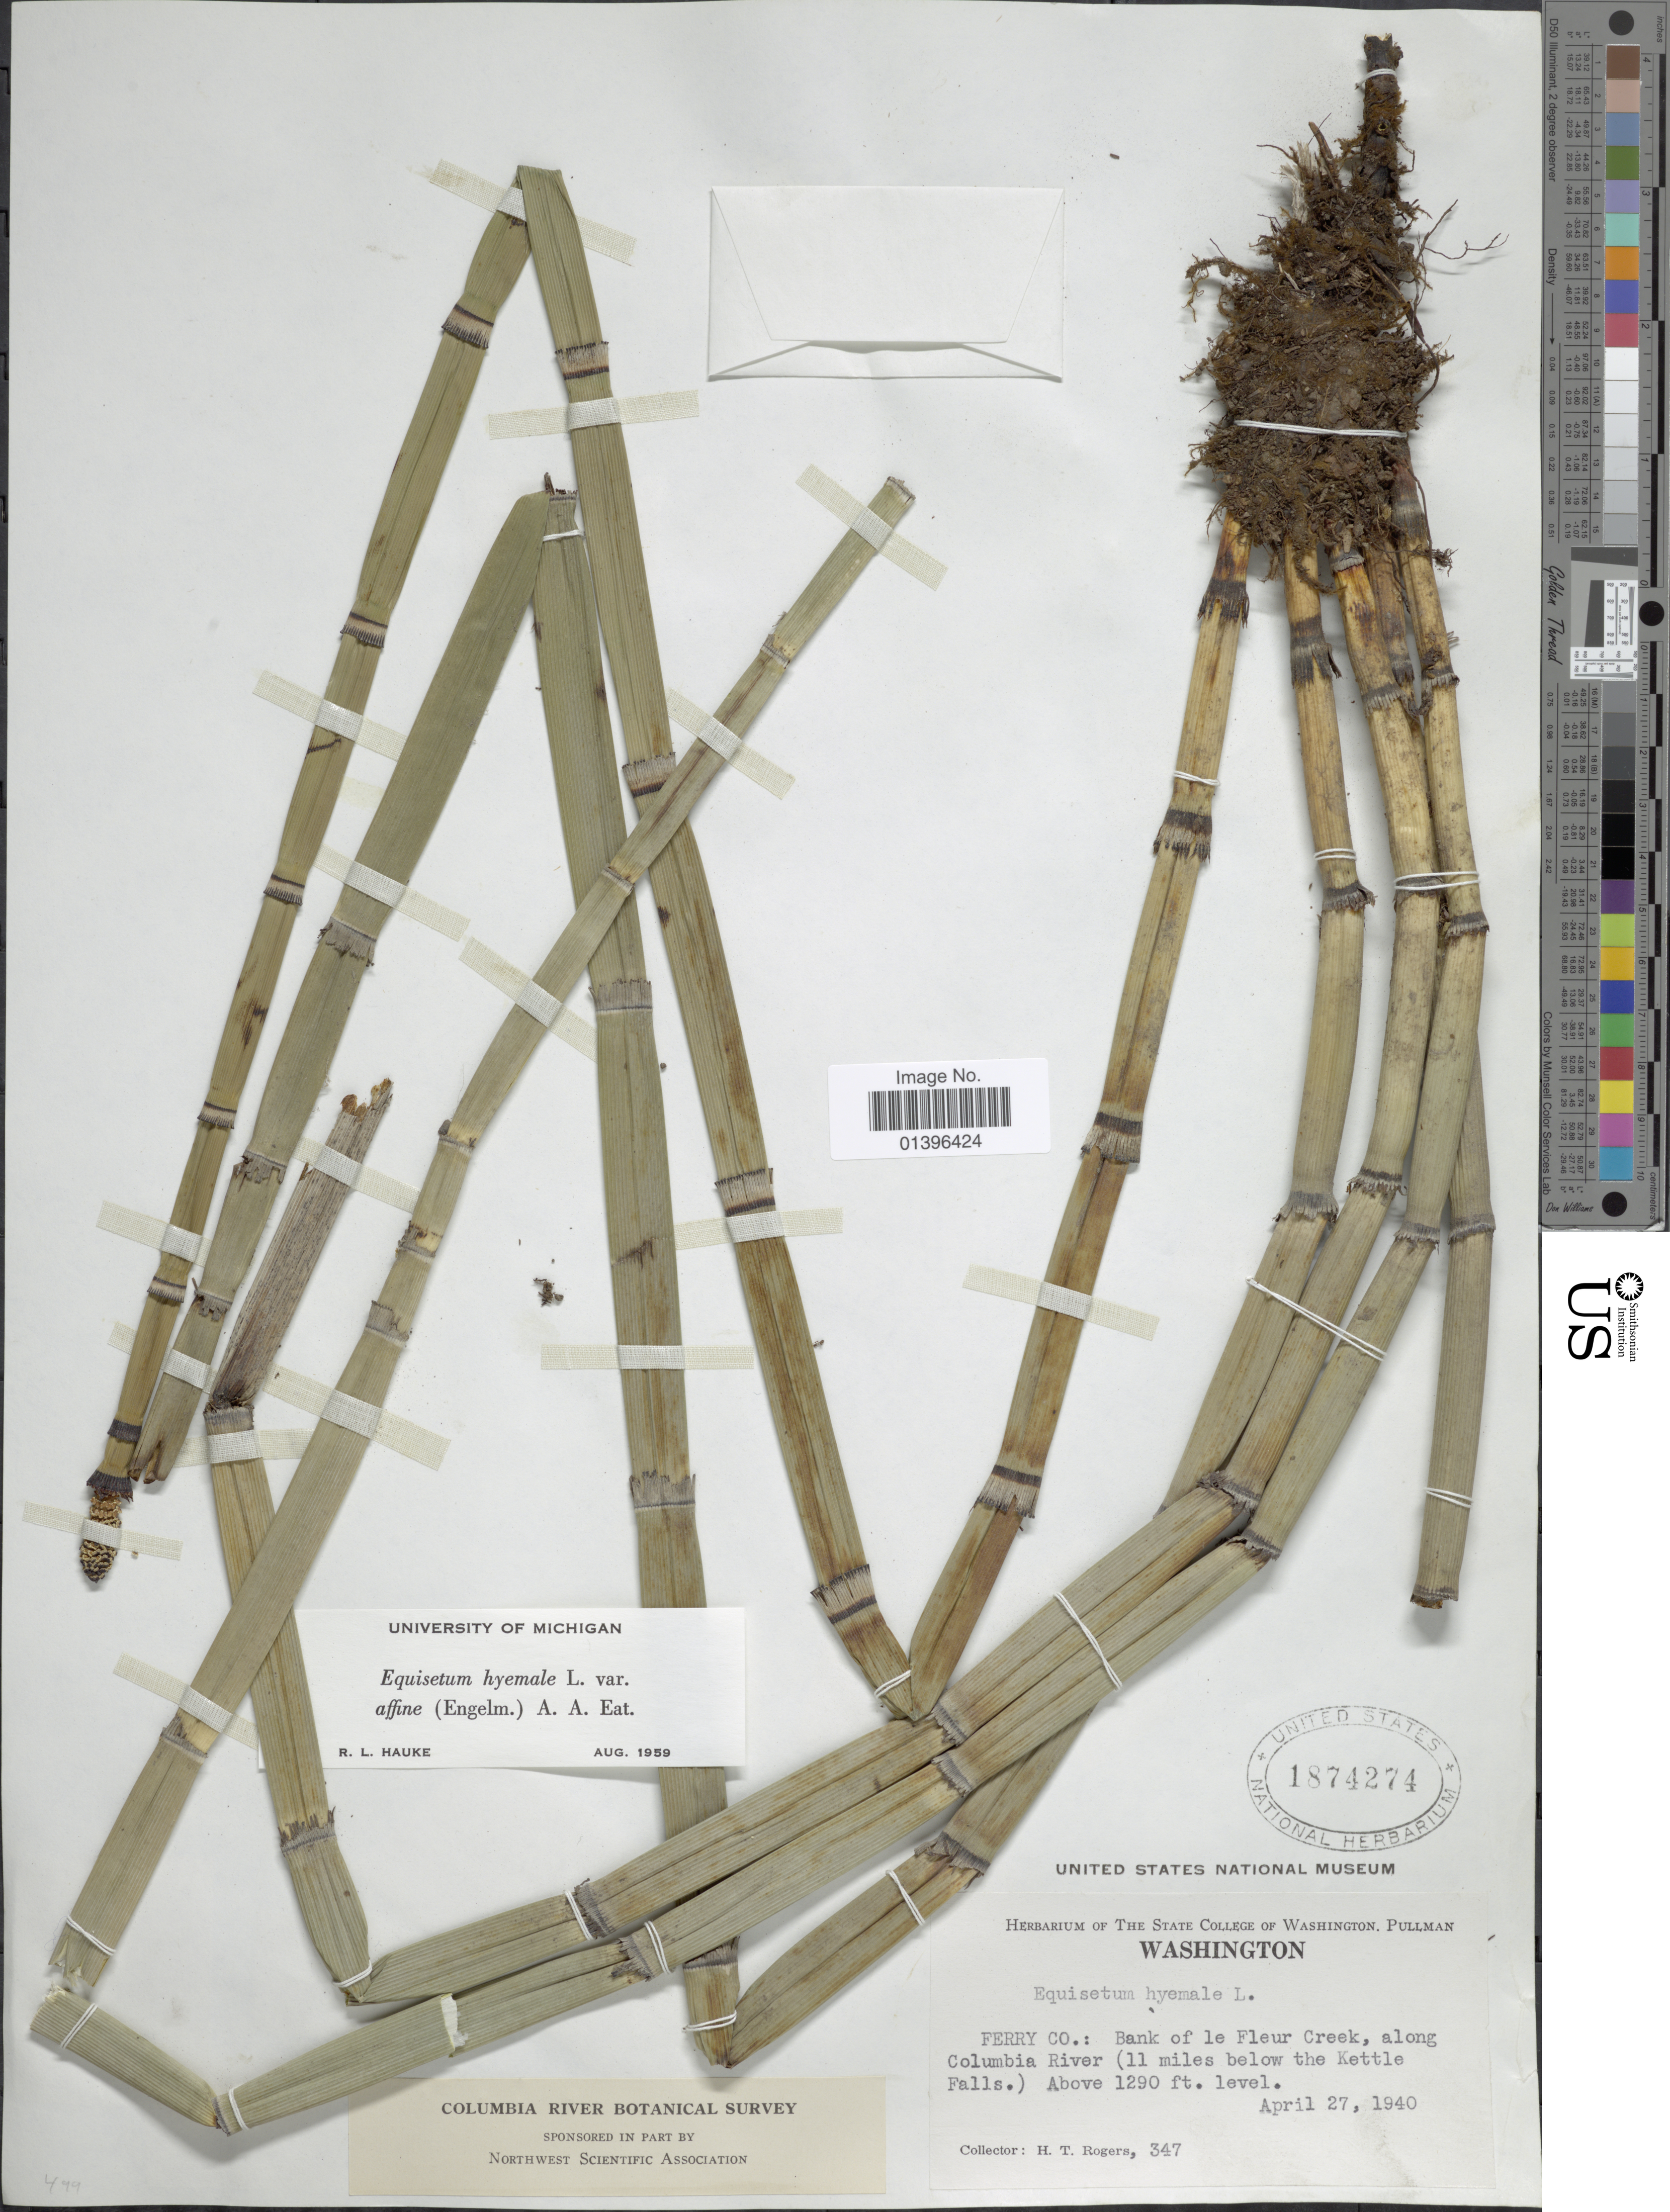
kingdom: Plantae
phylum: Tracheophyta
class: Polypodiopsida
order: Equisetales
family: Equisetaceae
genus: Equisetum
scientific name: Equisetum hyemale var. affine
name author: (Engelm.) A.A. Eaton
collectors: H. Rogers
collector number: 347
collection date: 1940-04-27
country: United States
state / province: Washington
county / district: Ferry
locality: Ferry Co.: Bank of le Fleur Creek, along Columbia River (11 miles below the Kettle Falls)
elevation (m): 393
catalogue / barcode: US 1874274